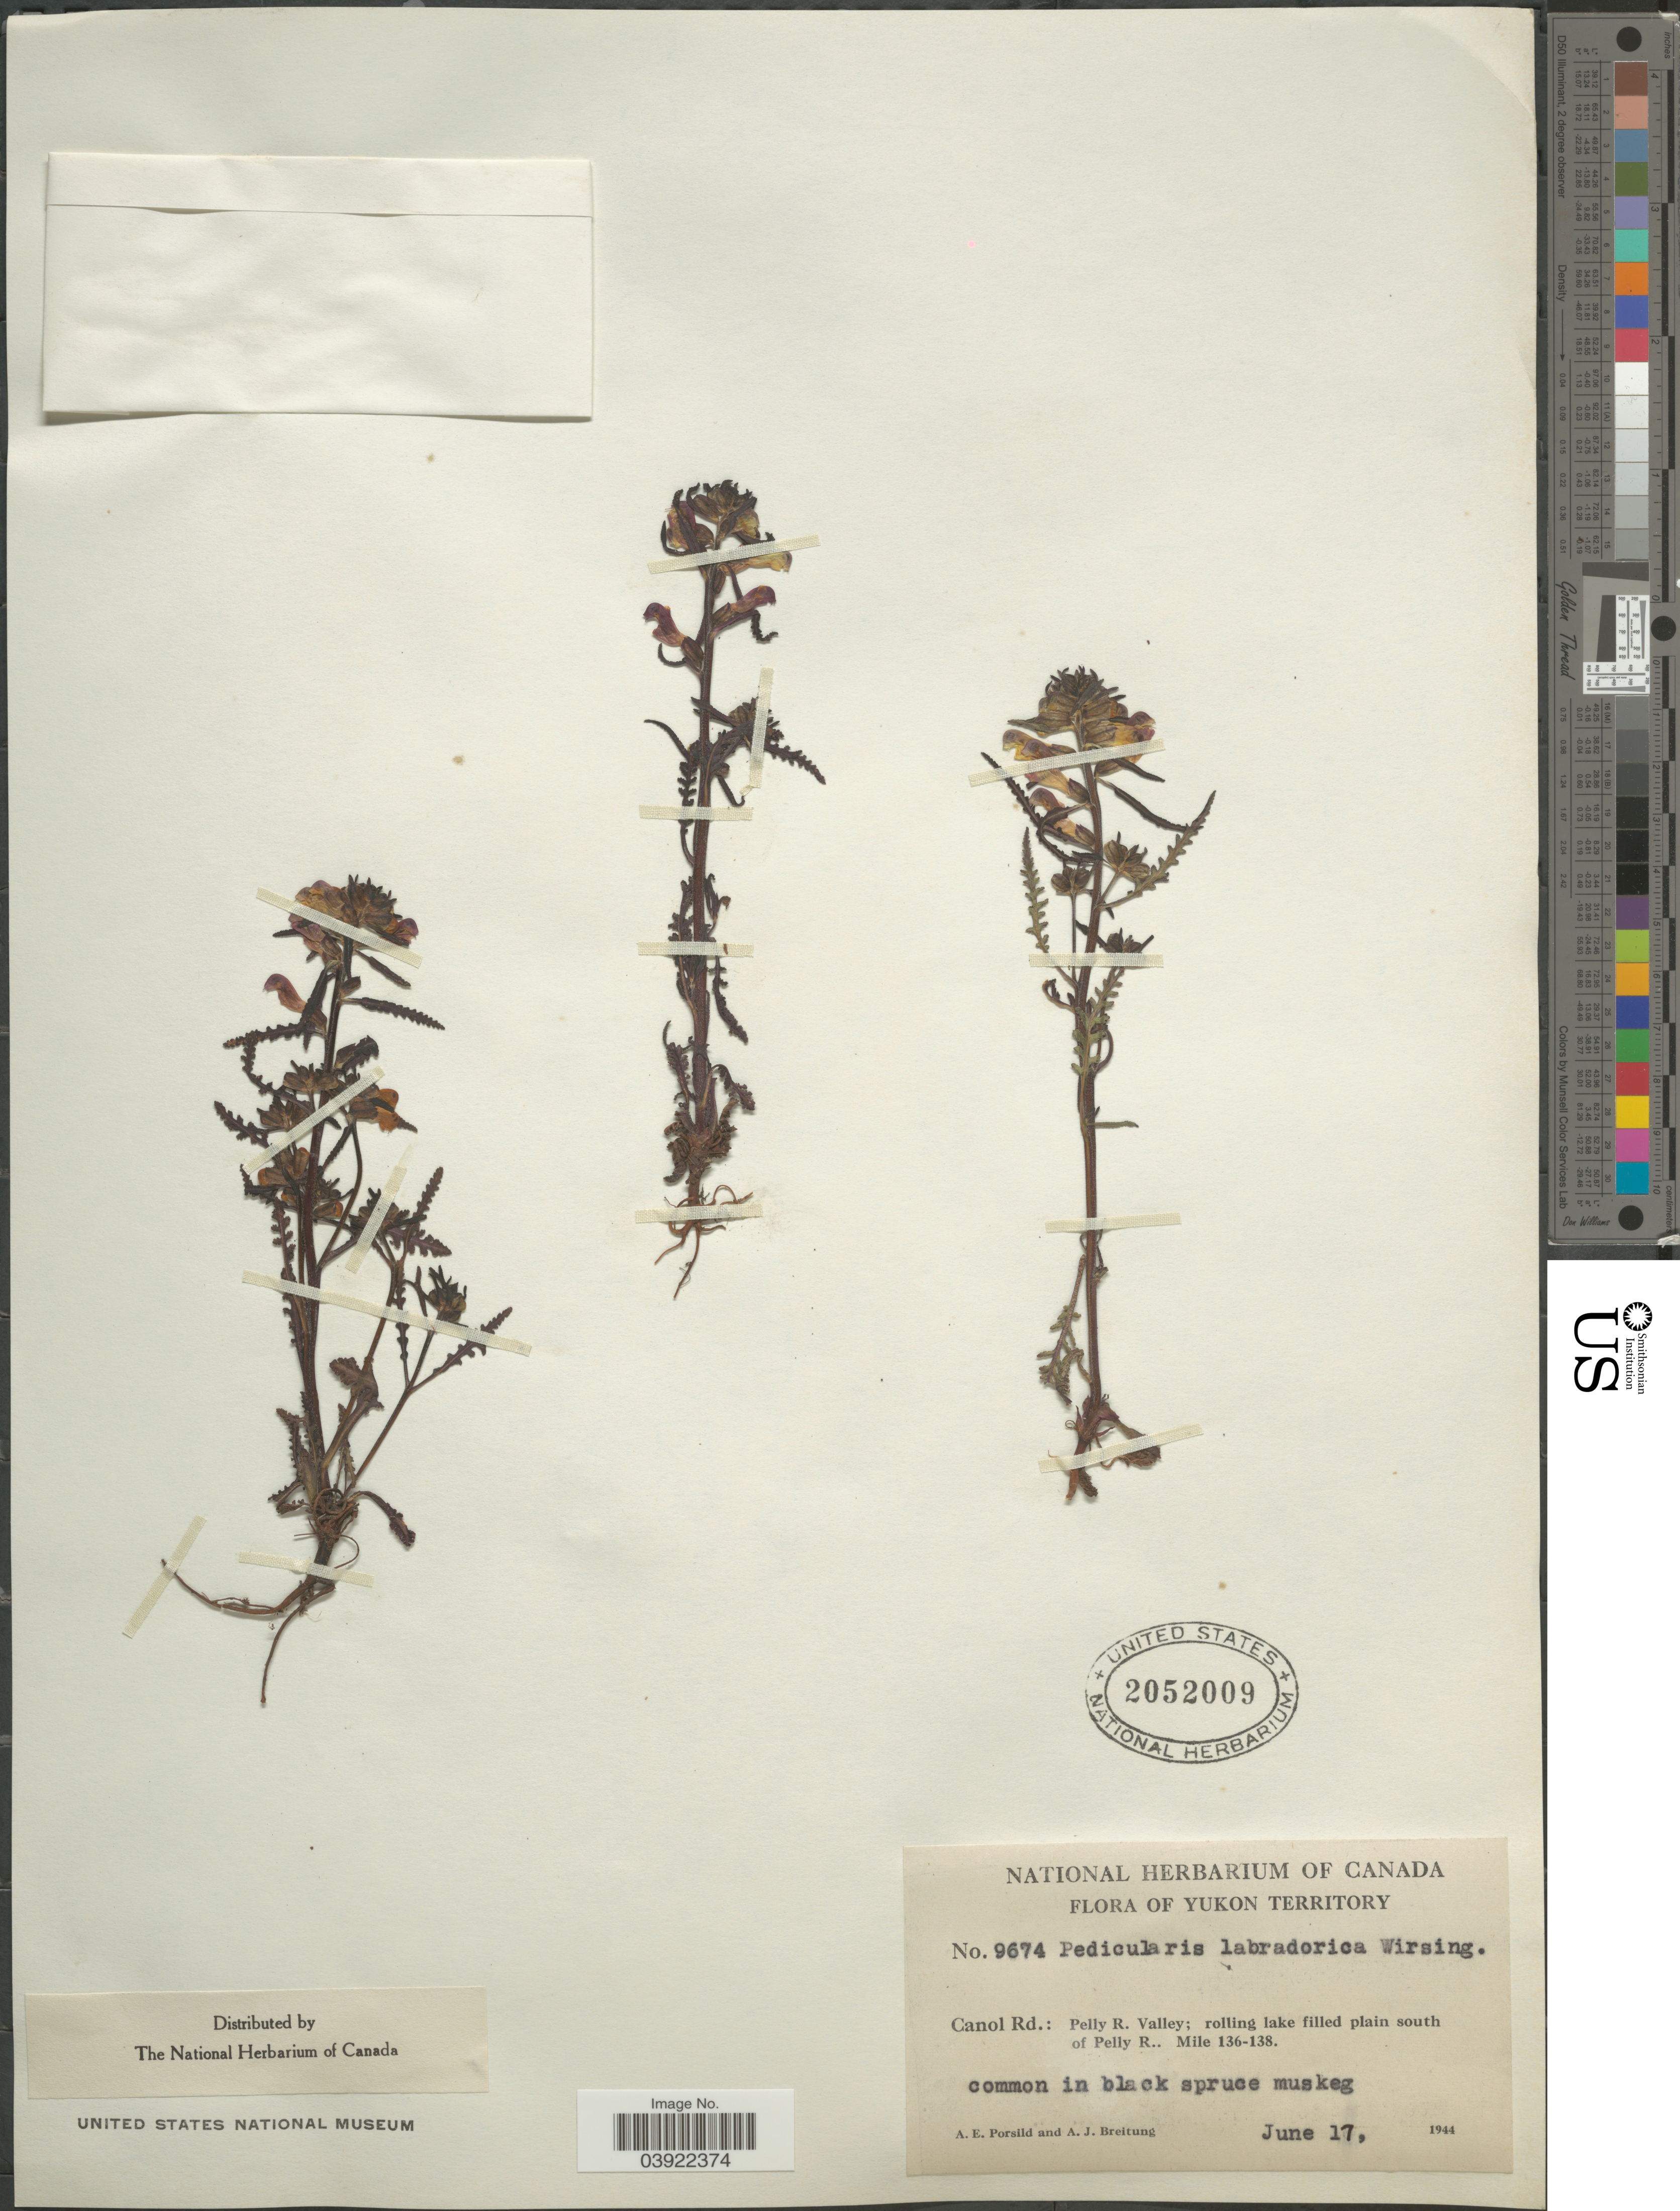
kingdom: Plantae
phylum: Tracheophyta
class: Magnoliopsida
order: Lamiales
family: Orobanchaceae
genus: Pedicularis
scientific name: Pedicularis labradorica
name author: Wirsing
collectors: A. E. Porsild & A. Breitung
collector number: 9674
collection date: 1944-06-17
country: Canada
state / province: Yukon Territory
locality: Canol Rd.: Pelly R. Valley; rolling lake filled plain south of Pelly R. Mile 136-138.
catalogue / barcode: US 2052009